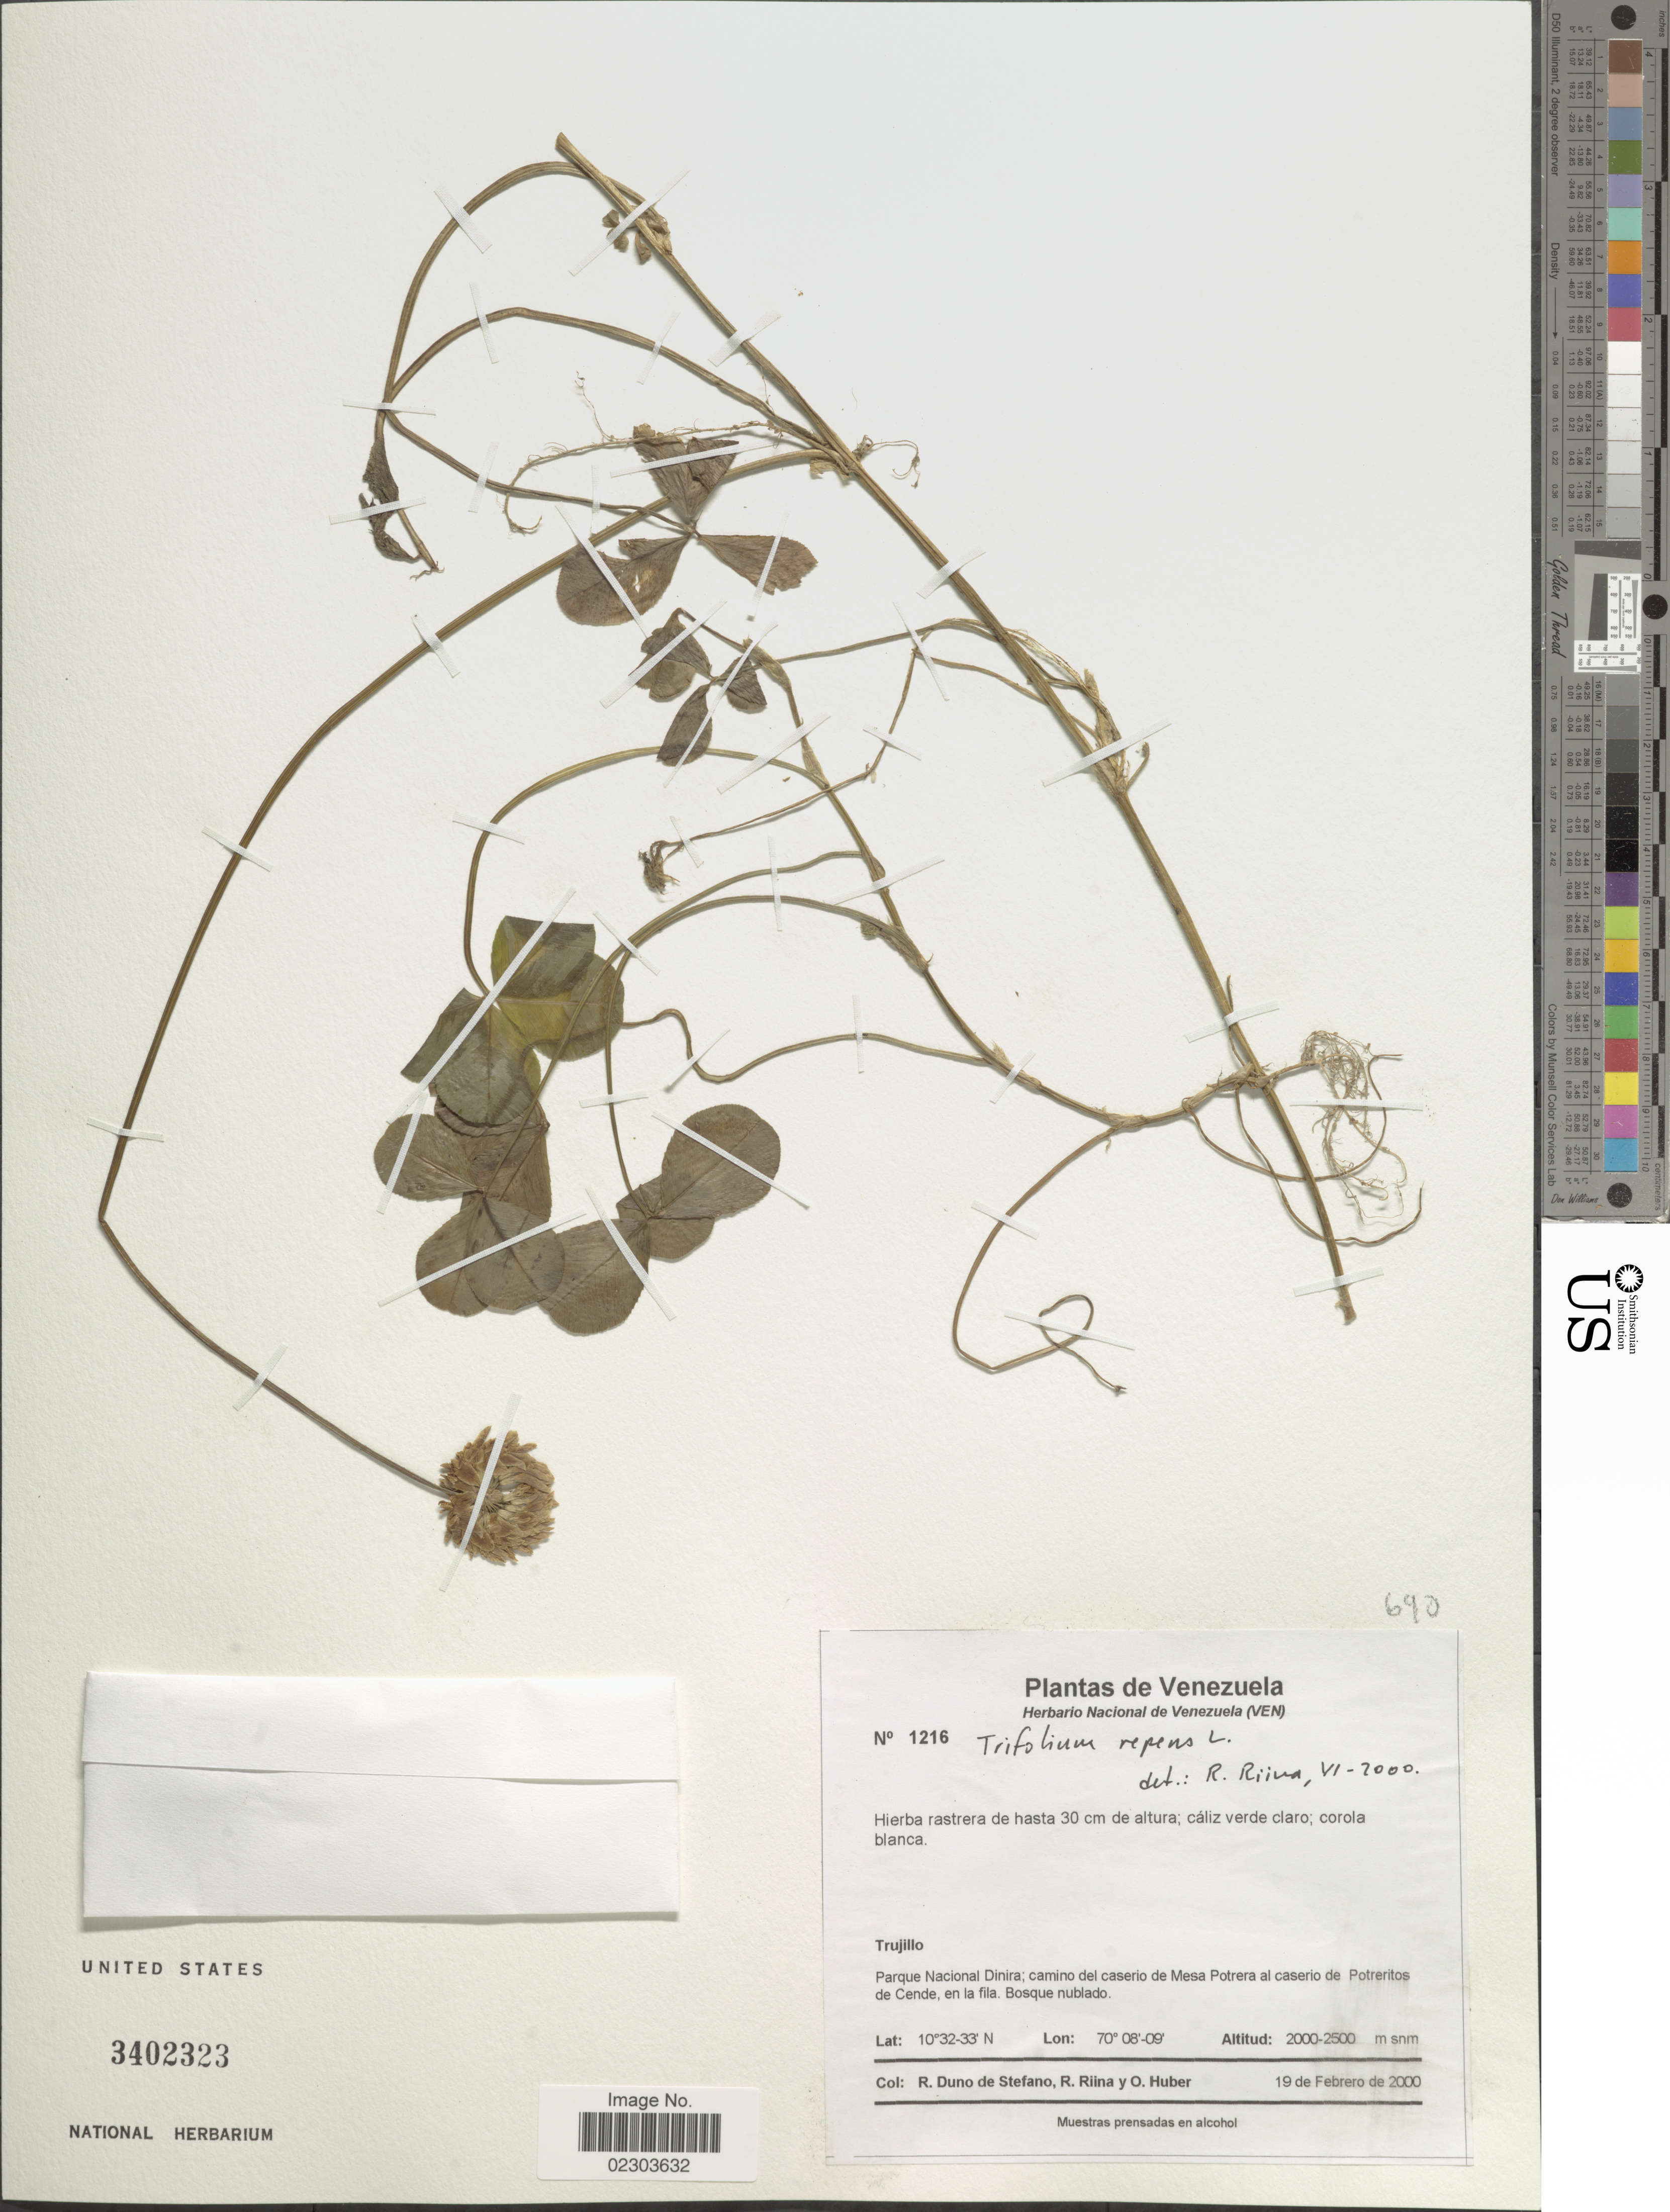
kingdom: Plantae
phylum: Tracheophyta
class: Magnoliopsida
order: Fabales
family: Fabaceae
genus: Trifolium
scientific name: Trifolium repens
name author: L.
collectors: R. Duno de Stefano, R. Riina & O. Huber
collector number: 1216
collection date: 2000-02-19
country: Venezuela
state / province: Trujillo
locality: Parque Nacional Dinira; camino del caserio de Mesa Potrera al caserio de Potreitos de Cende, en la fila, bosque nublado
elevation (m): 2000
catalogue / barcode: US 3402323